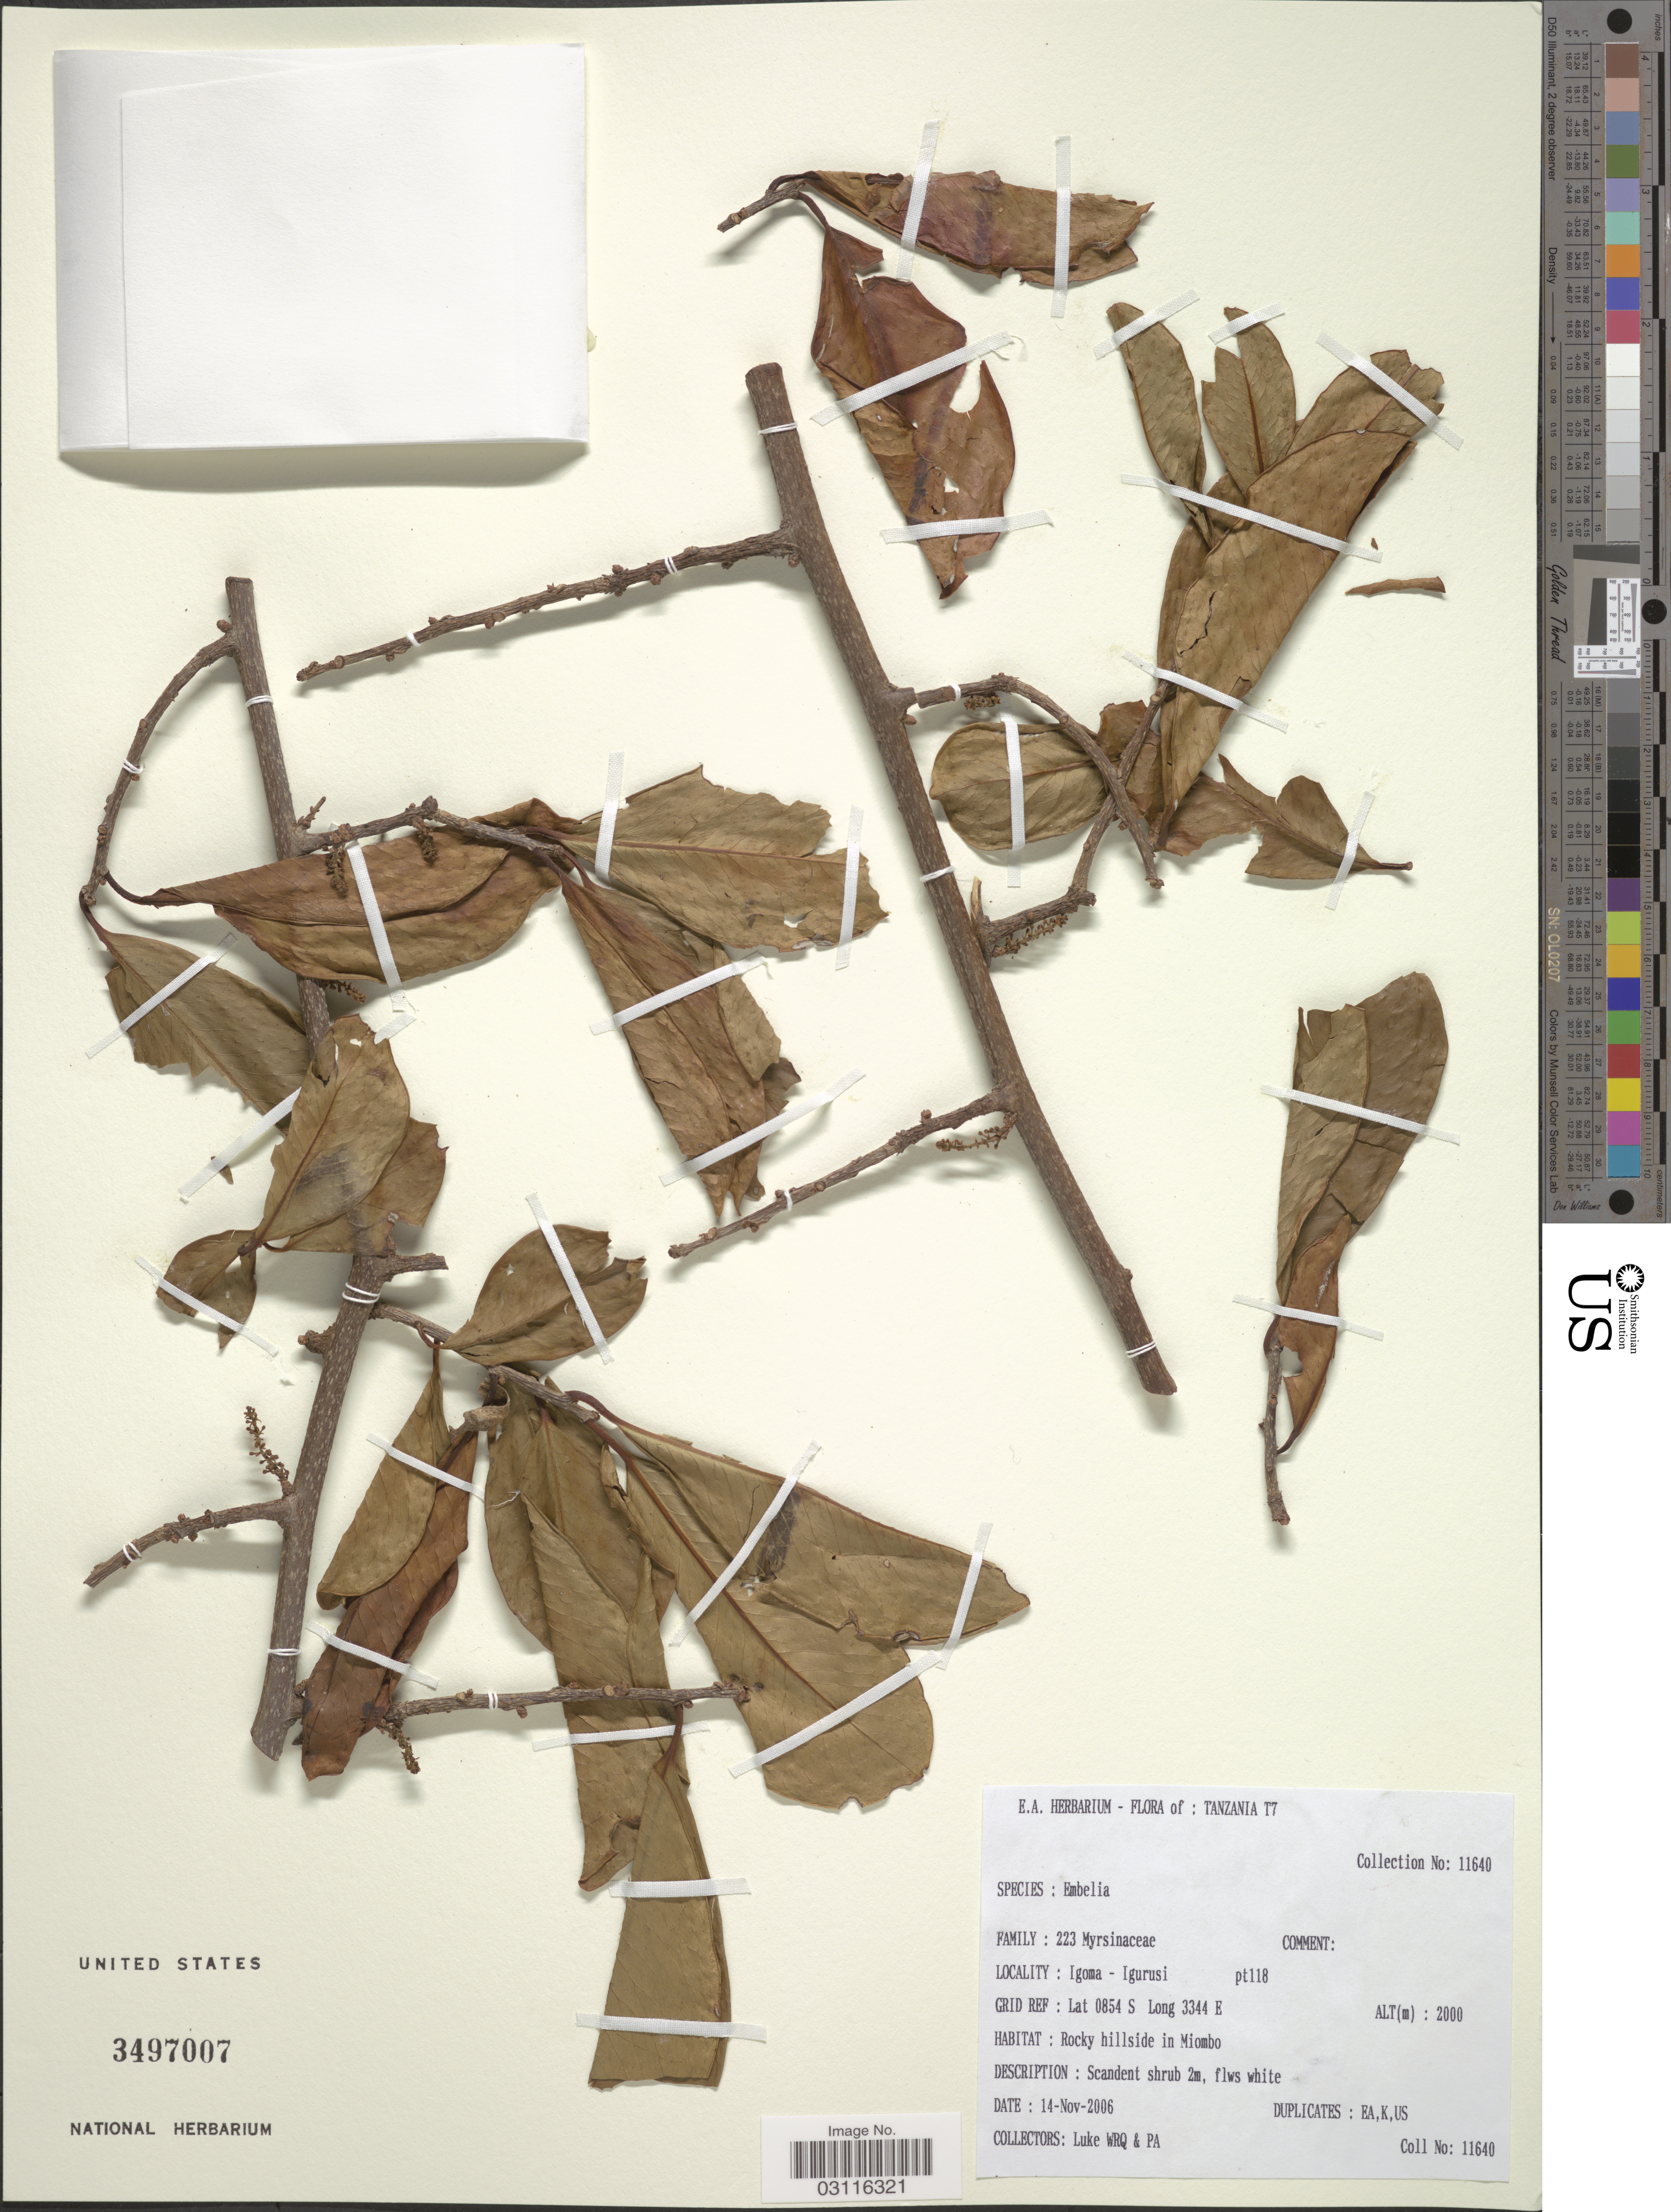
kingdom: Plantae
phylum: Tracheophyta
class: Magnoliopsida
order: Ericales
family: Primulaceae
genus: Embelia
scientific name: Embelia sp.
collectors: Q. Luke & P. Luke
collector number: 11640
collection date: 2006-11-14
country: Tanzania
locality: T7. Igoma - Igurusi pt118. Rocky hillside in Miombo.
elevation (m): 2000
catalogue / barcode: US 3497007